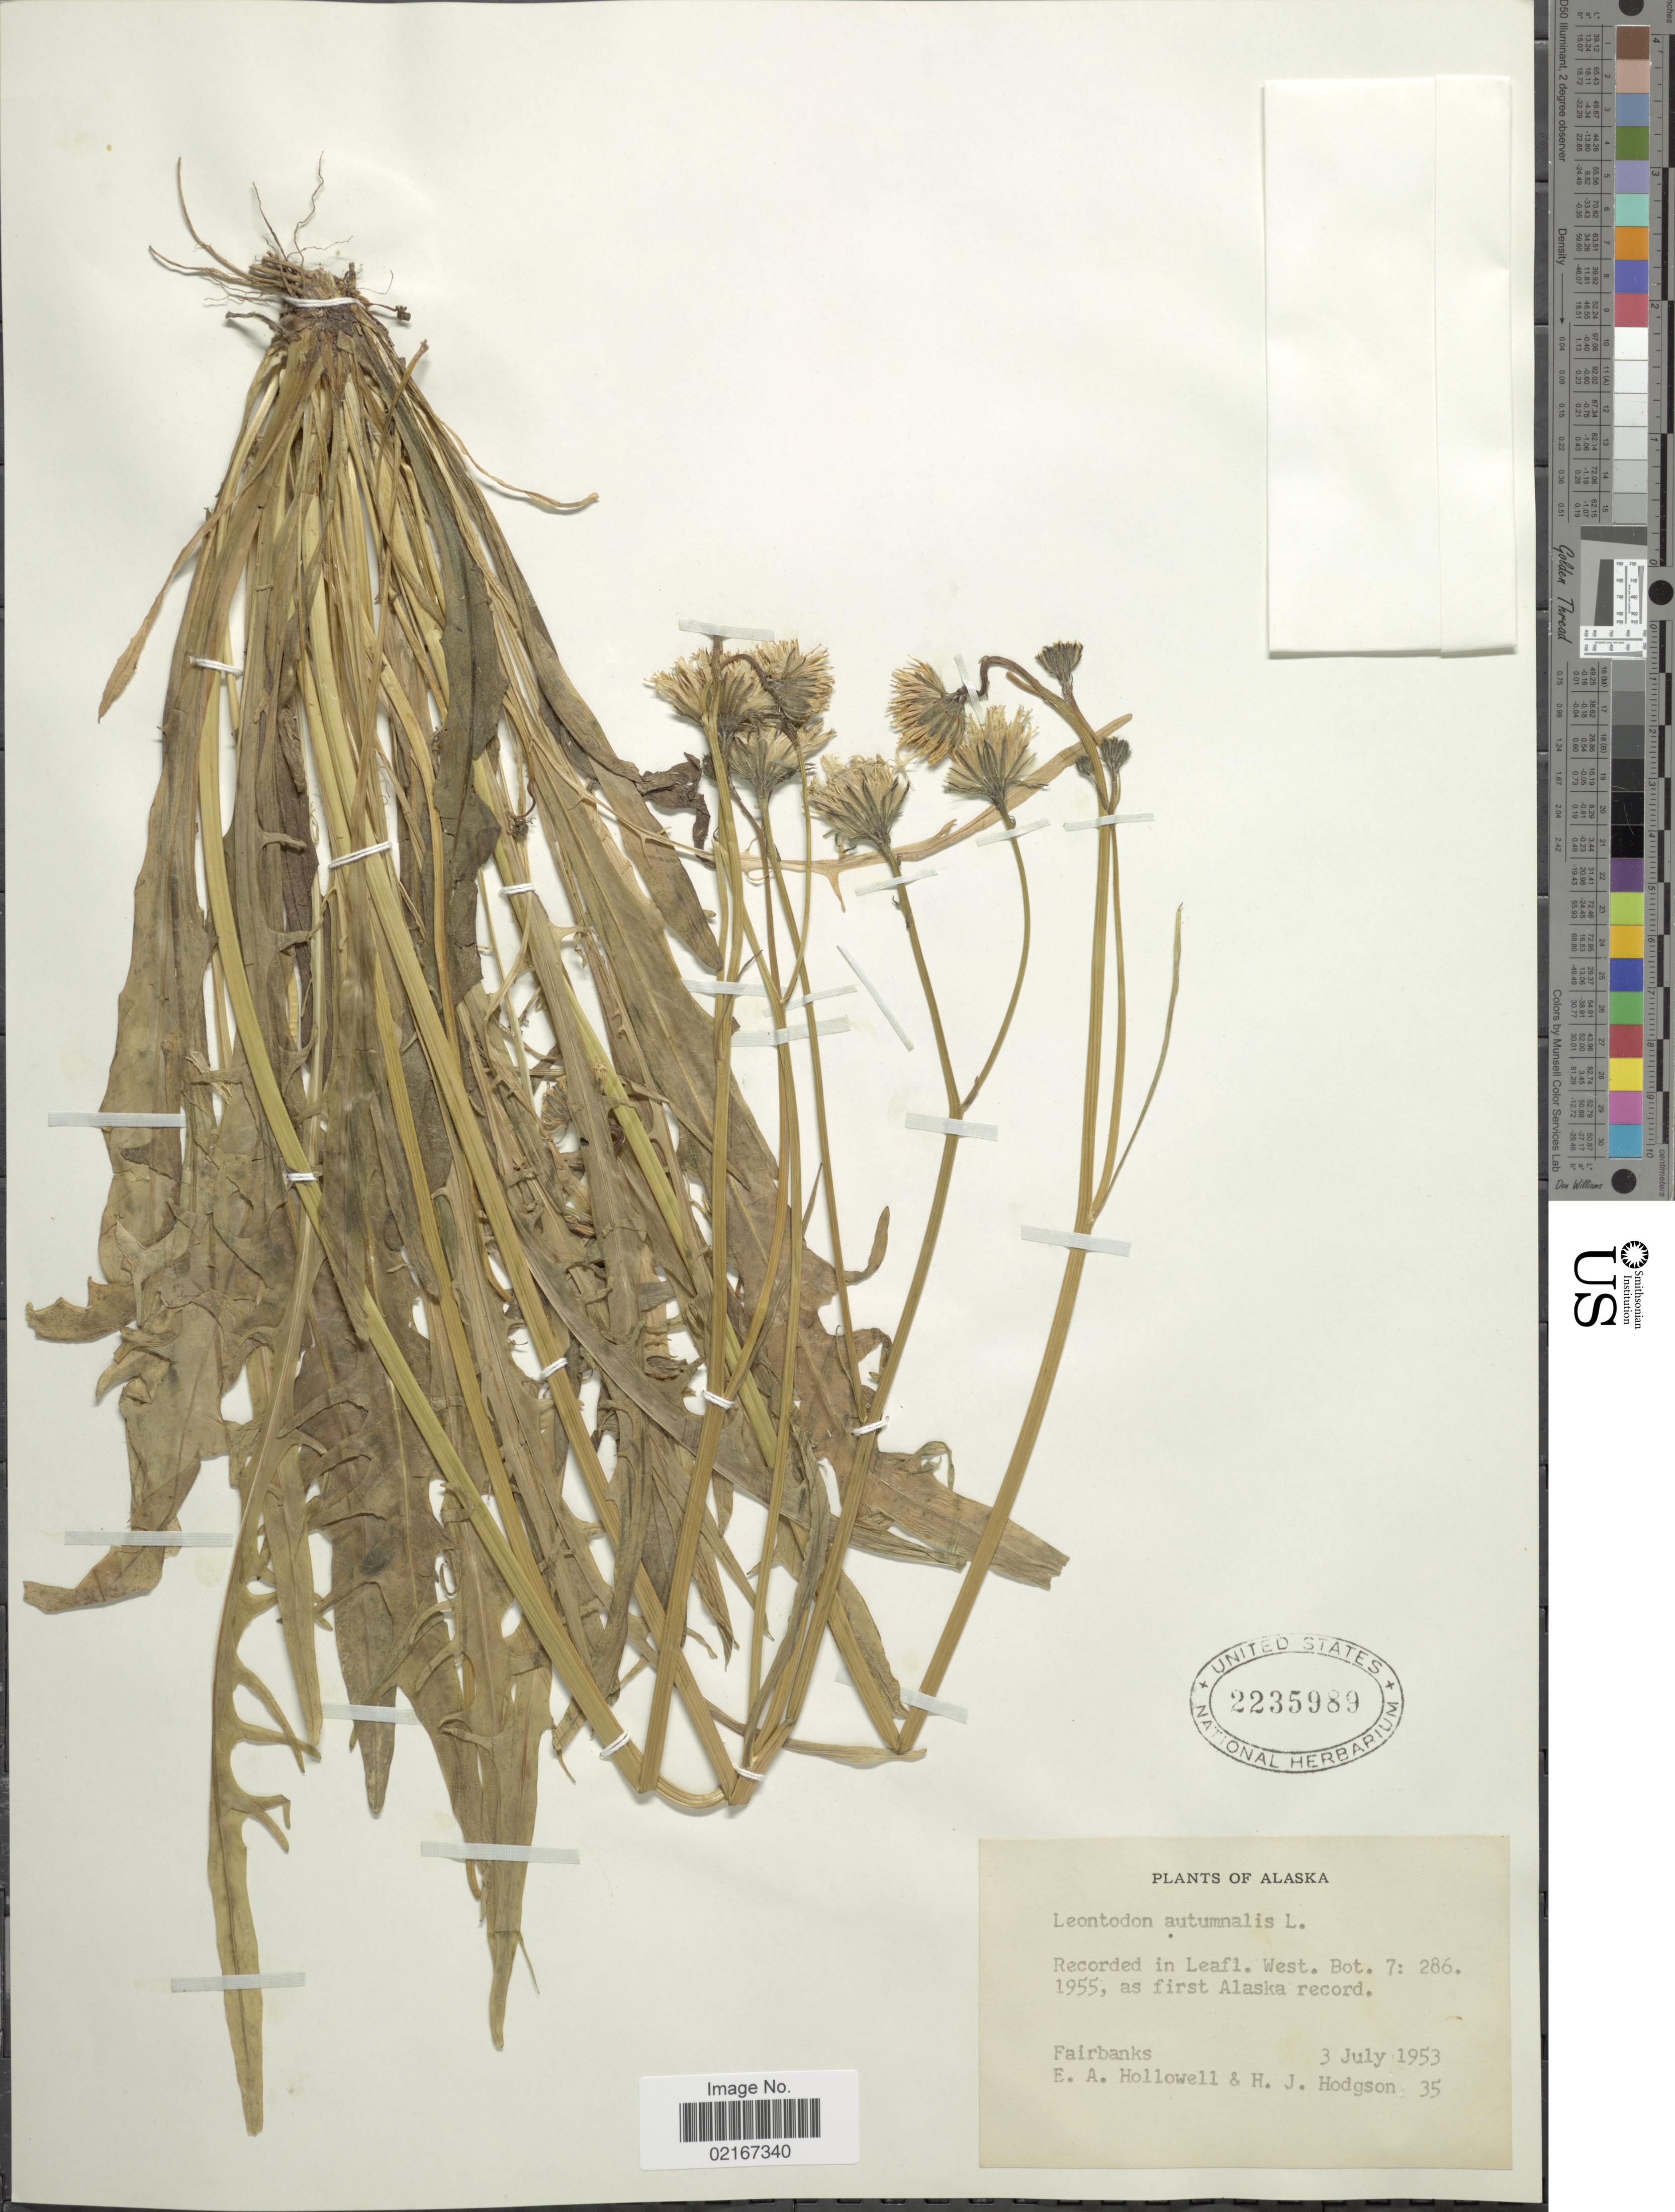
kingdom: Plantae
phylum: Tracheophyta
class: Magnoliopsida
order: Asterales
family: Asteraceae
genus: Scorzoneroides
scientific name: Scorzoneroides autumnalis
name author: (L.) Moench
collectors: E. Hollowell & H. J. Hodgson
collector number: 35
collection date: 1953-07-03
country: United States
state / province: Alaska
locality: Fairbanks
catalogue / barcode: US 2235989